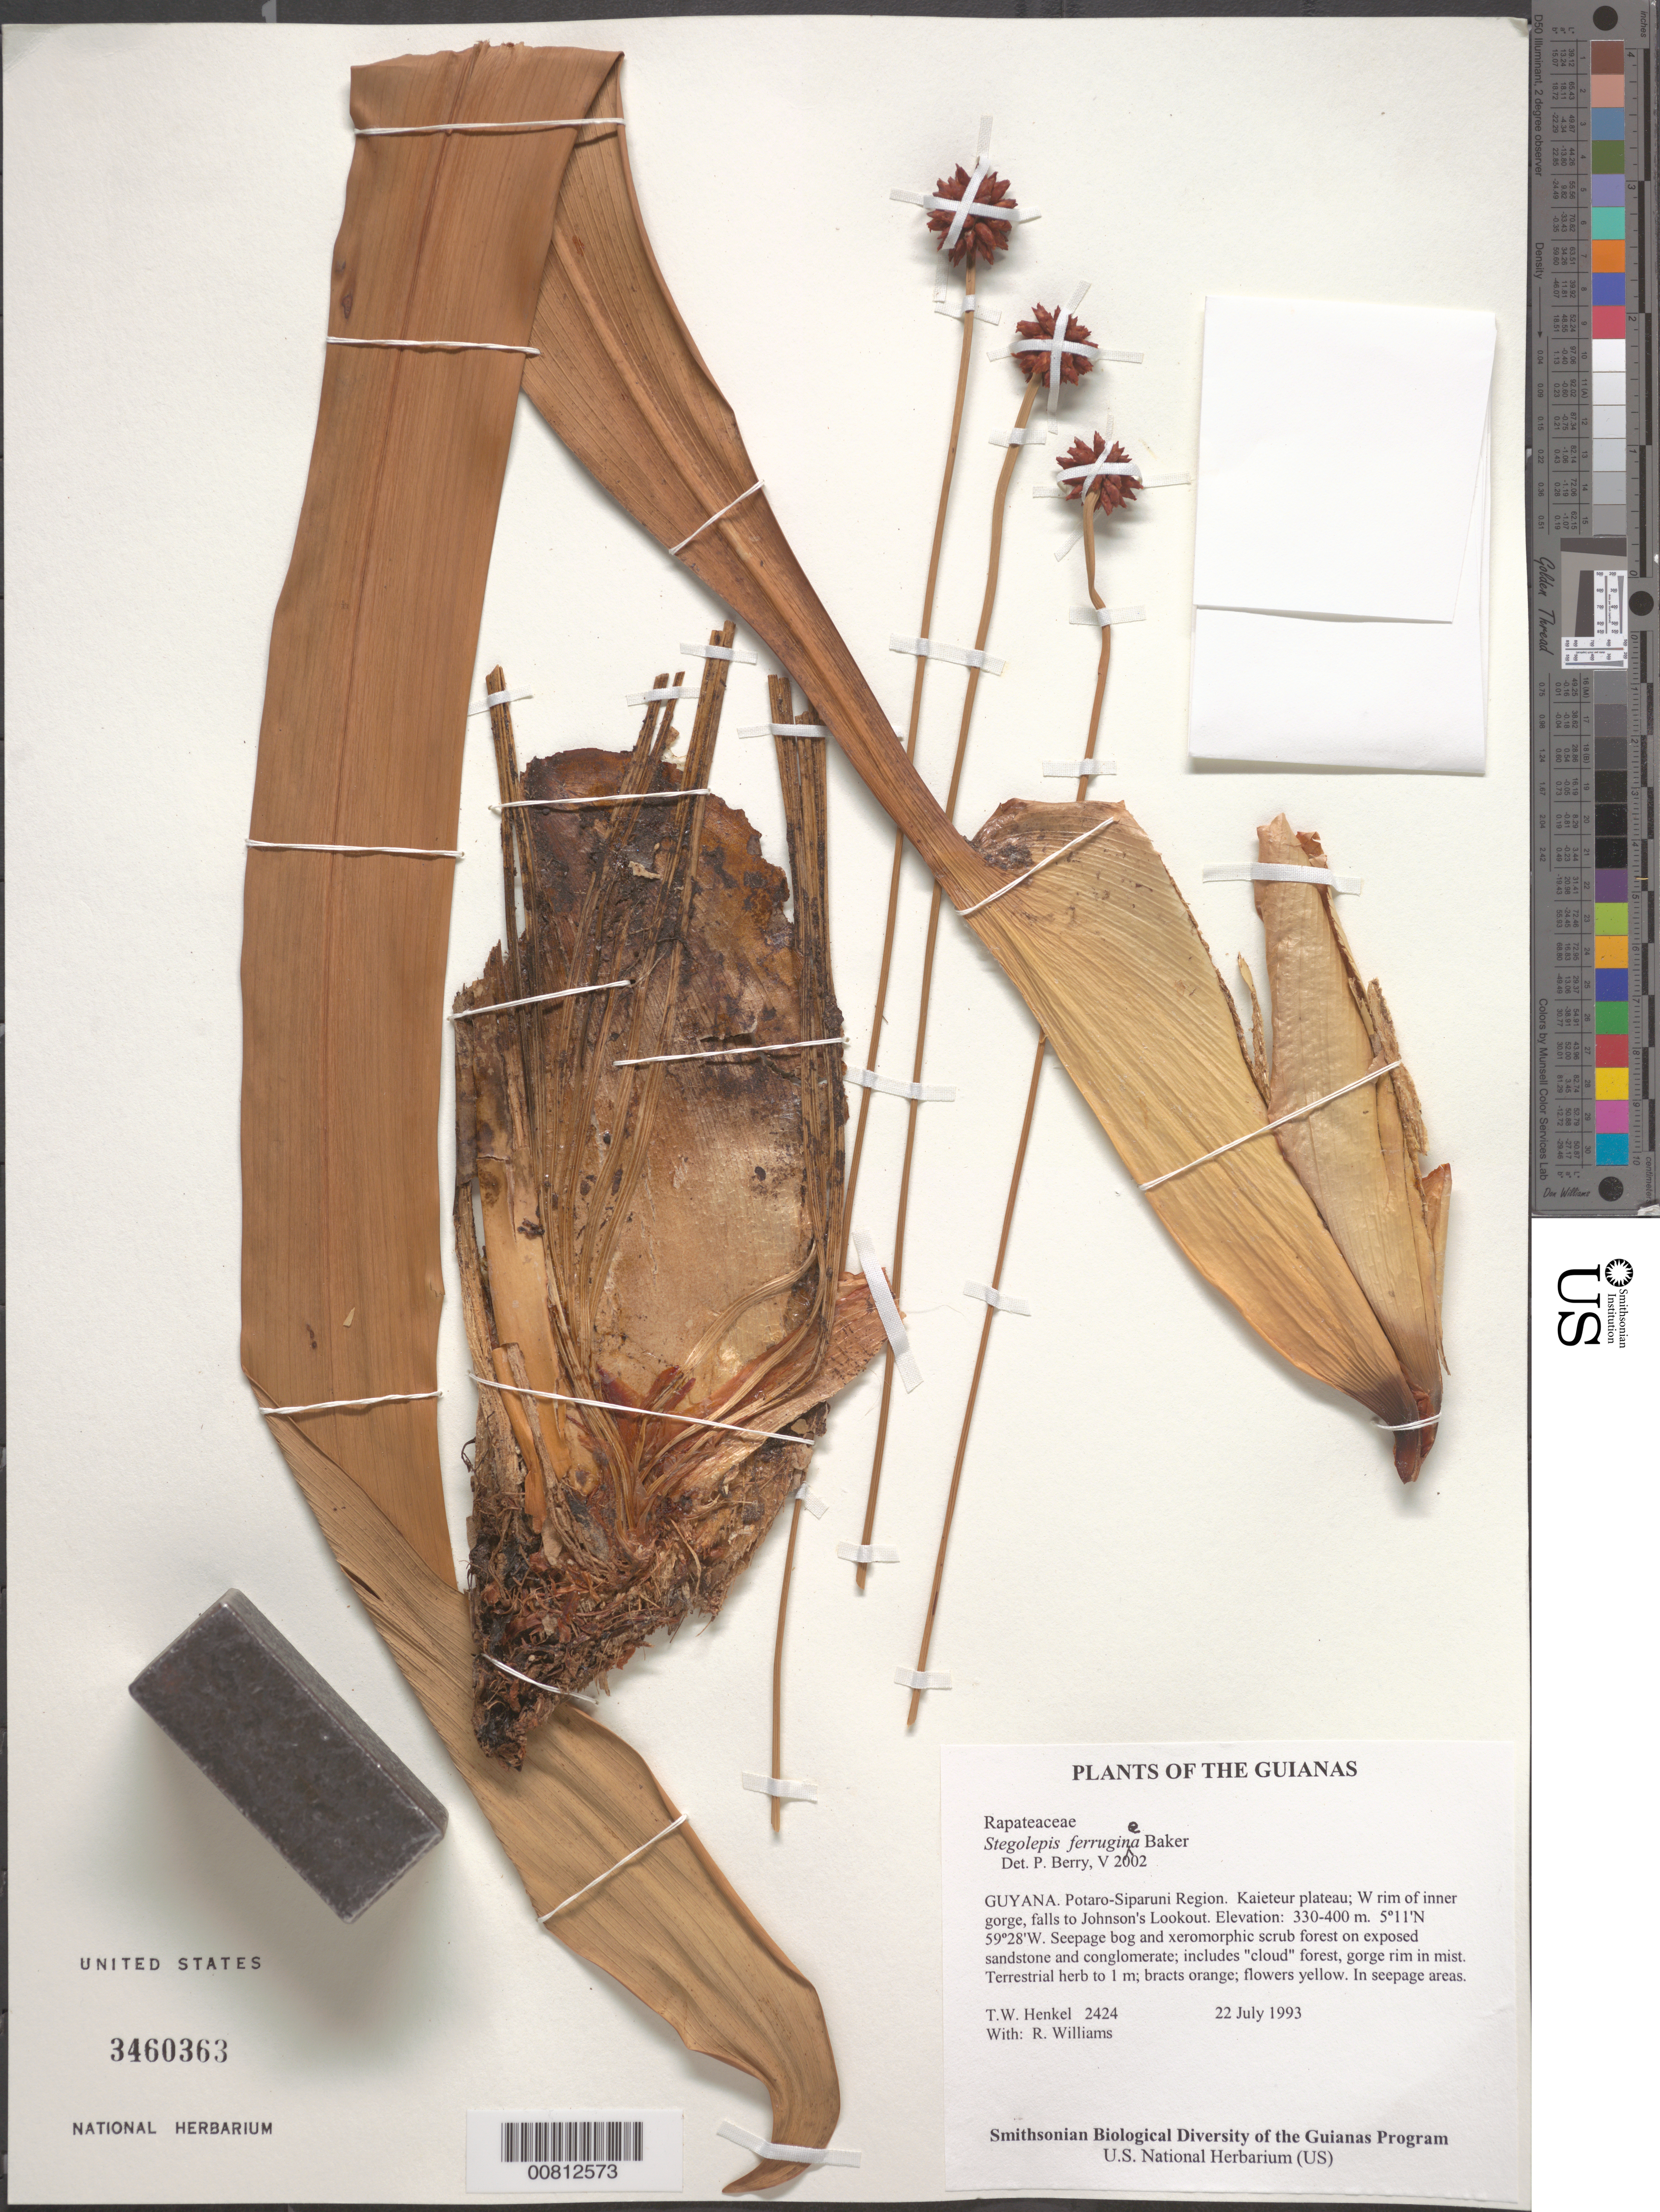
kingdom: Plantae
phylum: Tracheophyta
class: Liliopsida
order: Poales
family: Rapateaceae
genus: Stegolepis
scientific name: Stegolepis ferruginea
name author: Baker f.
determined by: Berry, P. E., (WIS), University of Wisconsin - Madison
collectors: T. Henkel & R. Williams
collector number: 2424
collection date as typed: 22 July 1993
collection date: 1993-07-22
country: Guyana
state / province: Potaro-Siparuni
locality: Kaieteur plateau; W rim of inner gorge, falls to Johnson's Lookout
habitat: Seepage bog and xeromorphic scrub forest on exposed sandstone and conglomerate; includes "cloud" forest, gorge rim in mist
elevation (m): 330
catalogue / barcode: US 3460363